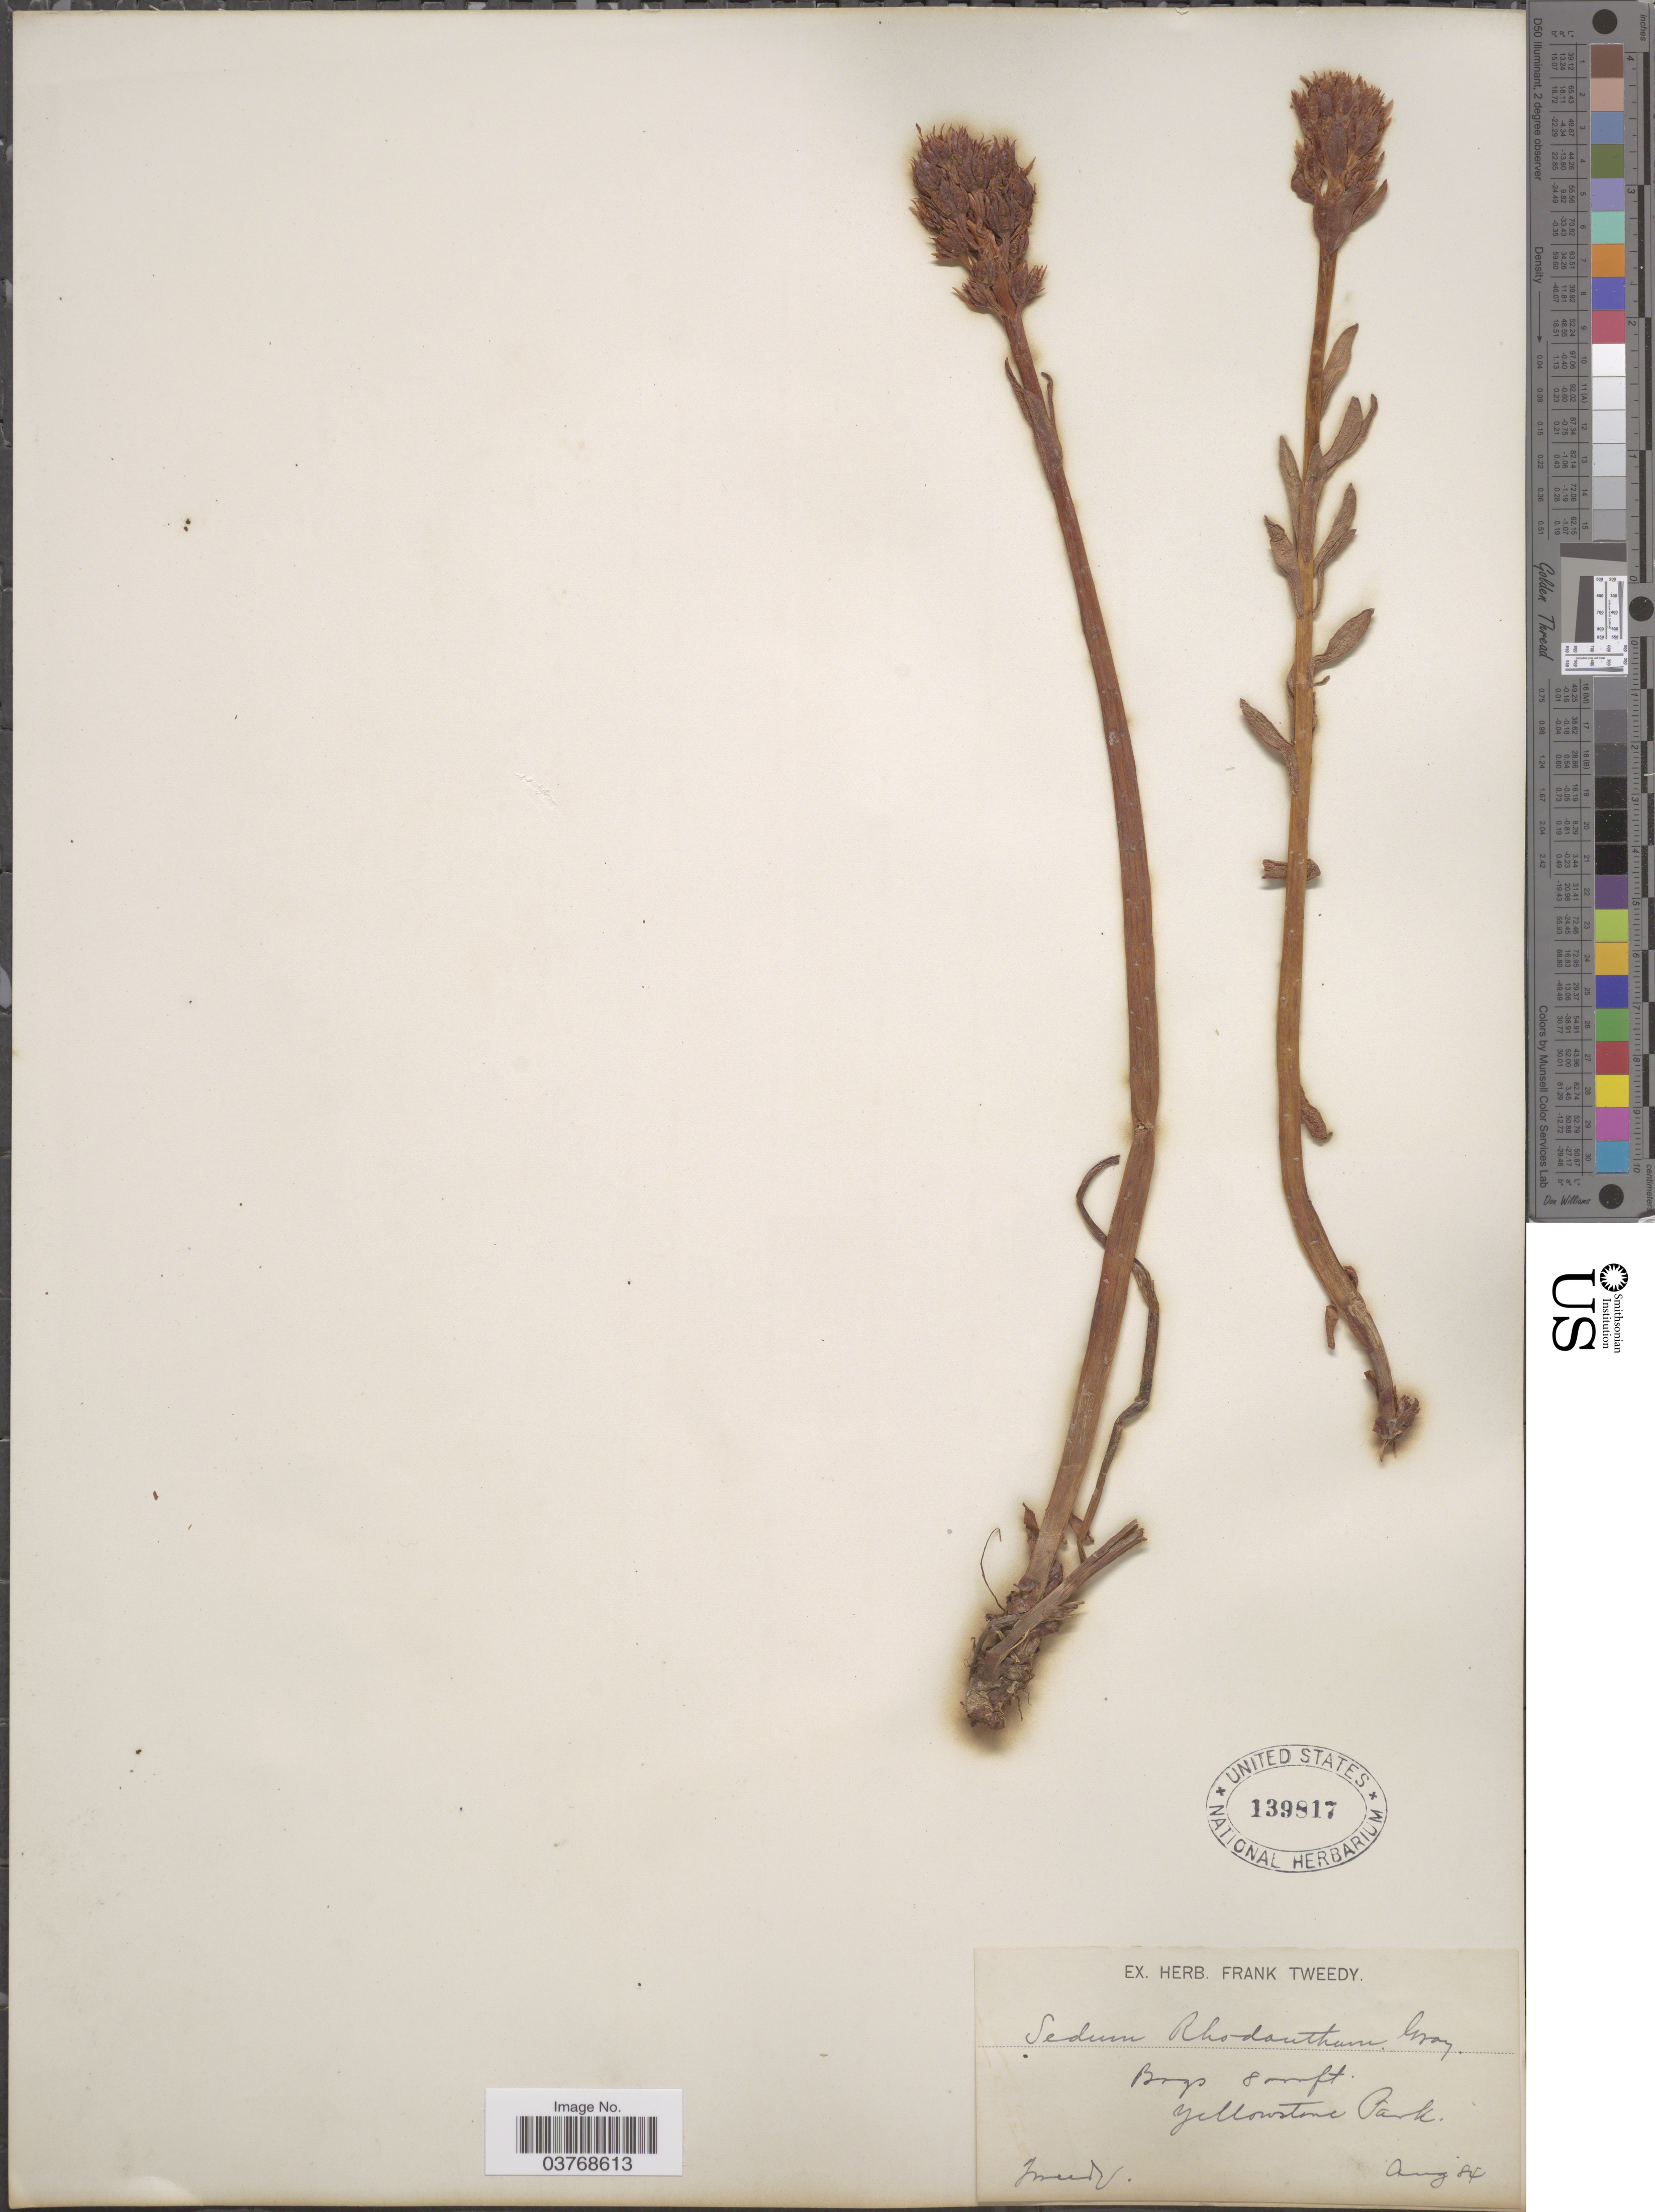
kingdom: Plantae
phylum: Tracheophyta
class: Magnoliopsida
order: Saxifragales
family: Crassulaceae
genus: Rhodiola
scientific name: Rhodiola rhodantha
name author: (A. Gray) H. Jacobsen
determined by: Strong, Mark T., (BOT), Smithsonian Institution - National Museum of Natural History (UNITED STATES)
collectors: F. Tweedy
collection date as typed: Transcribed d/m/y: /8/84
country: United States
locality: Yellowstone Park.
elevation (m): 2438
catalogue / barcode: US 139817